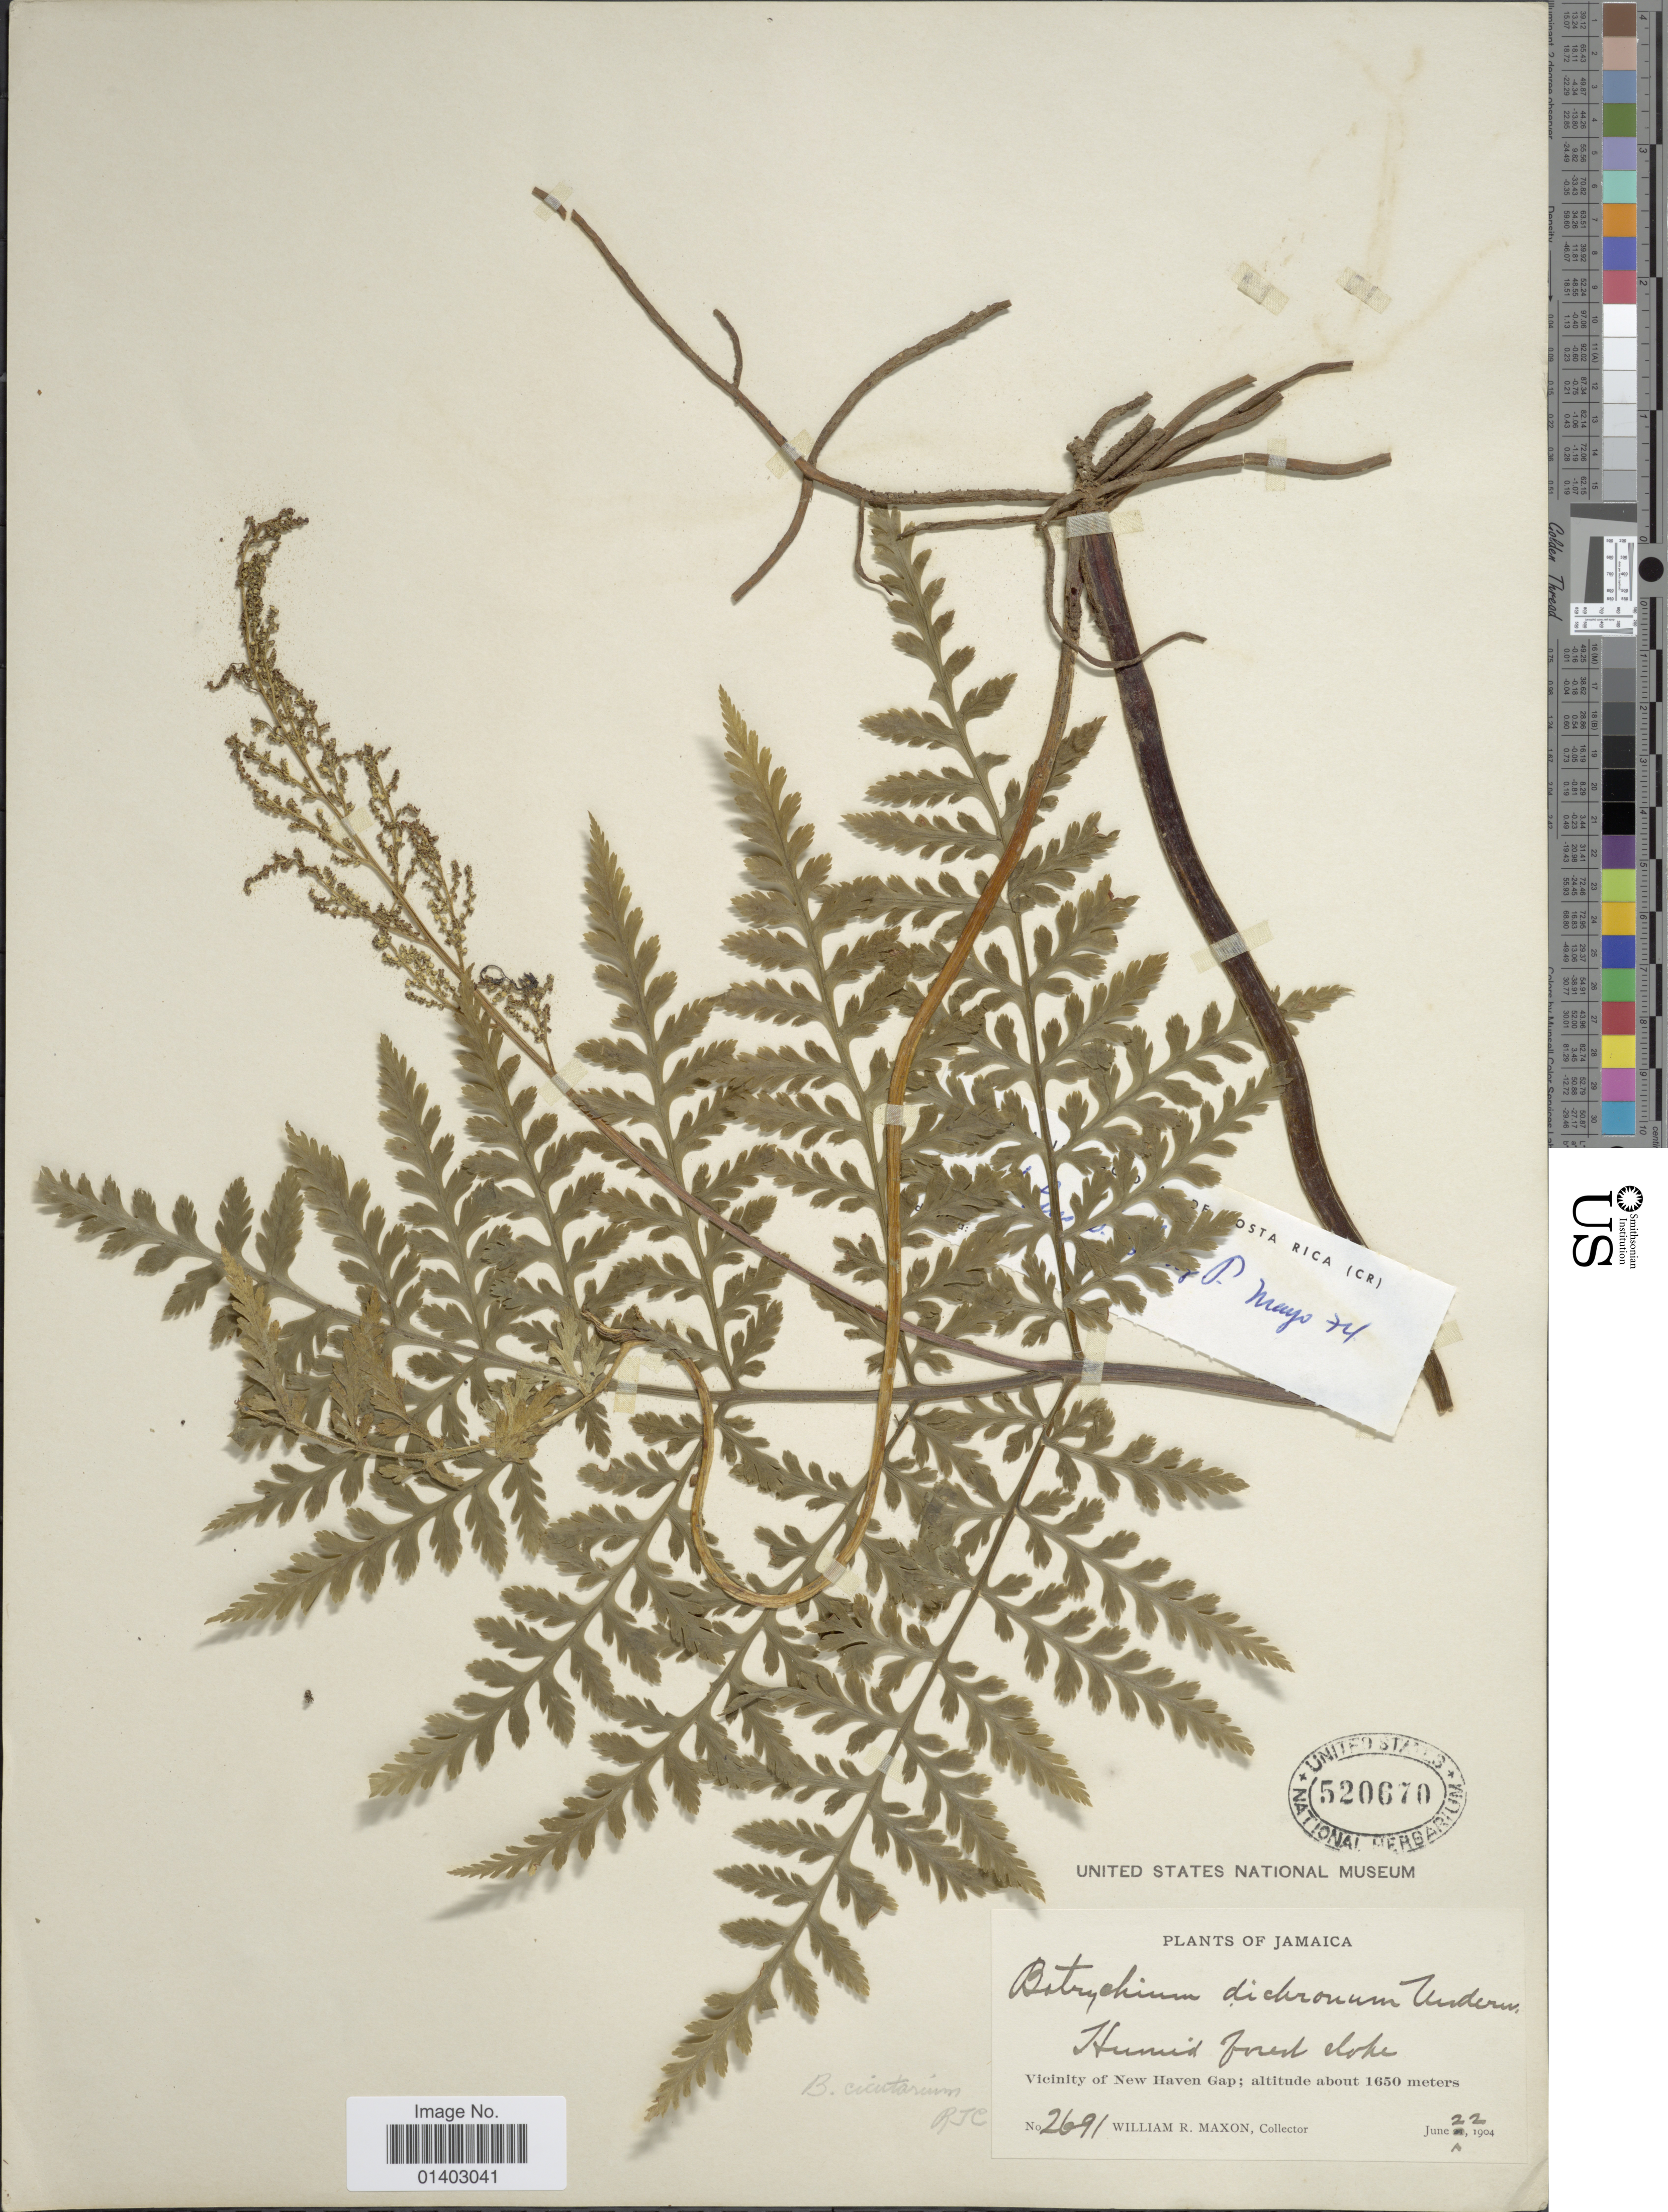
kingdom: Plantae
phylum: Tracheophyta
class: Polypodiopsida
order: Ophioglossales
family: Ophioglossaceae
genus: Botrychium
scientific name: Botrychium virginianum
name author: (L.) Sw.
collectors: W. R. Maxon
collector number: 2691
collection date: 1904-06-22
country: Jamaica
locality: Vicinity of New haven Gap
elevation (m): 1650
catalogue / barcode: US 520670